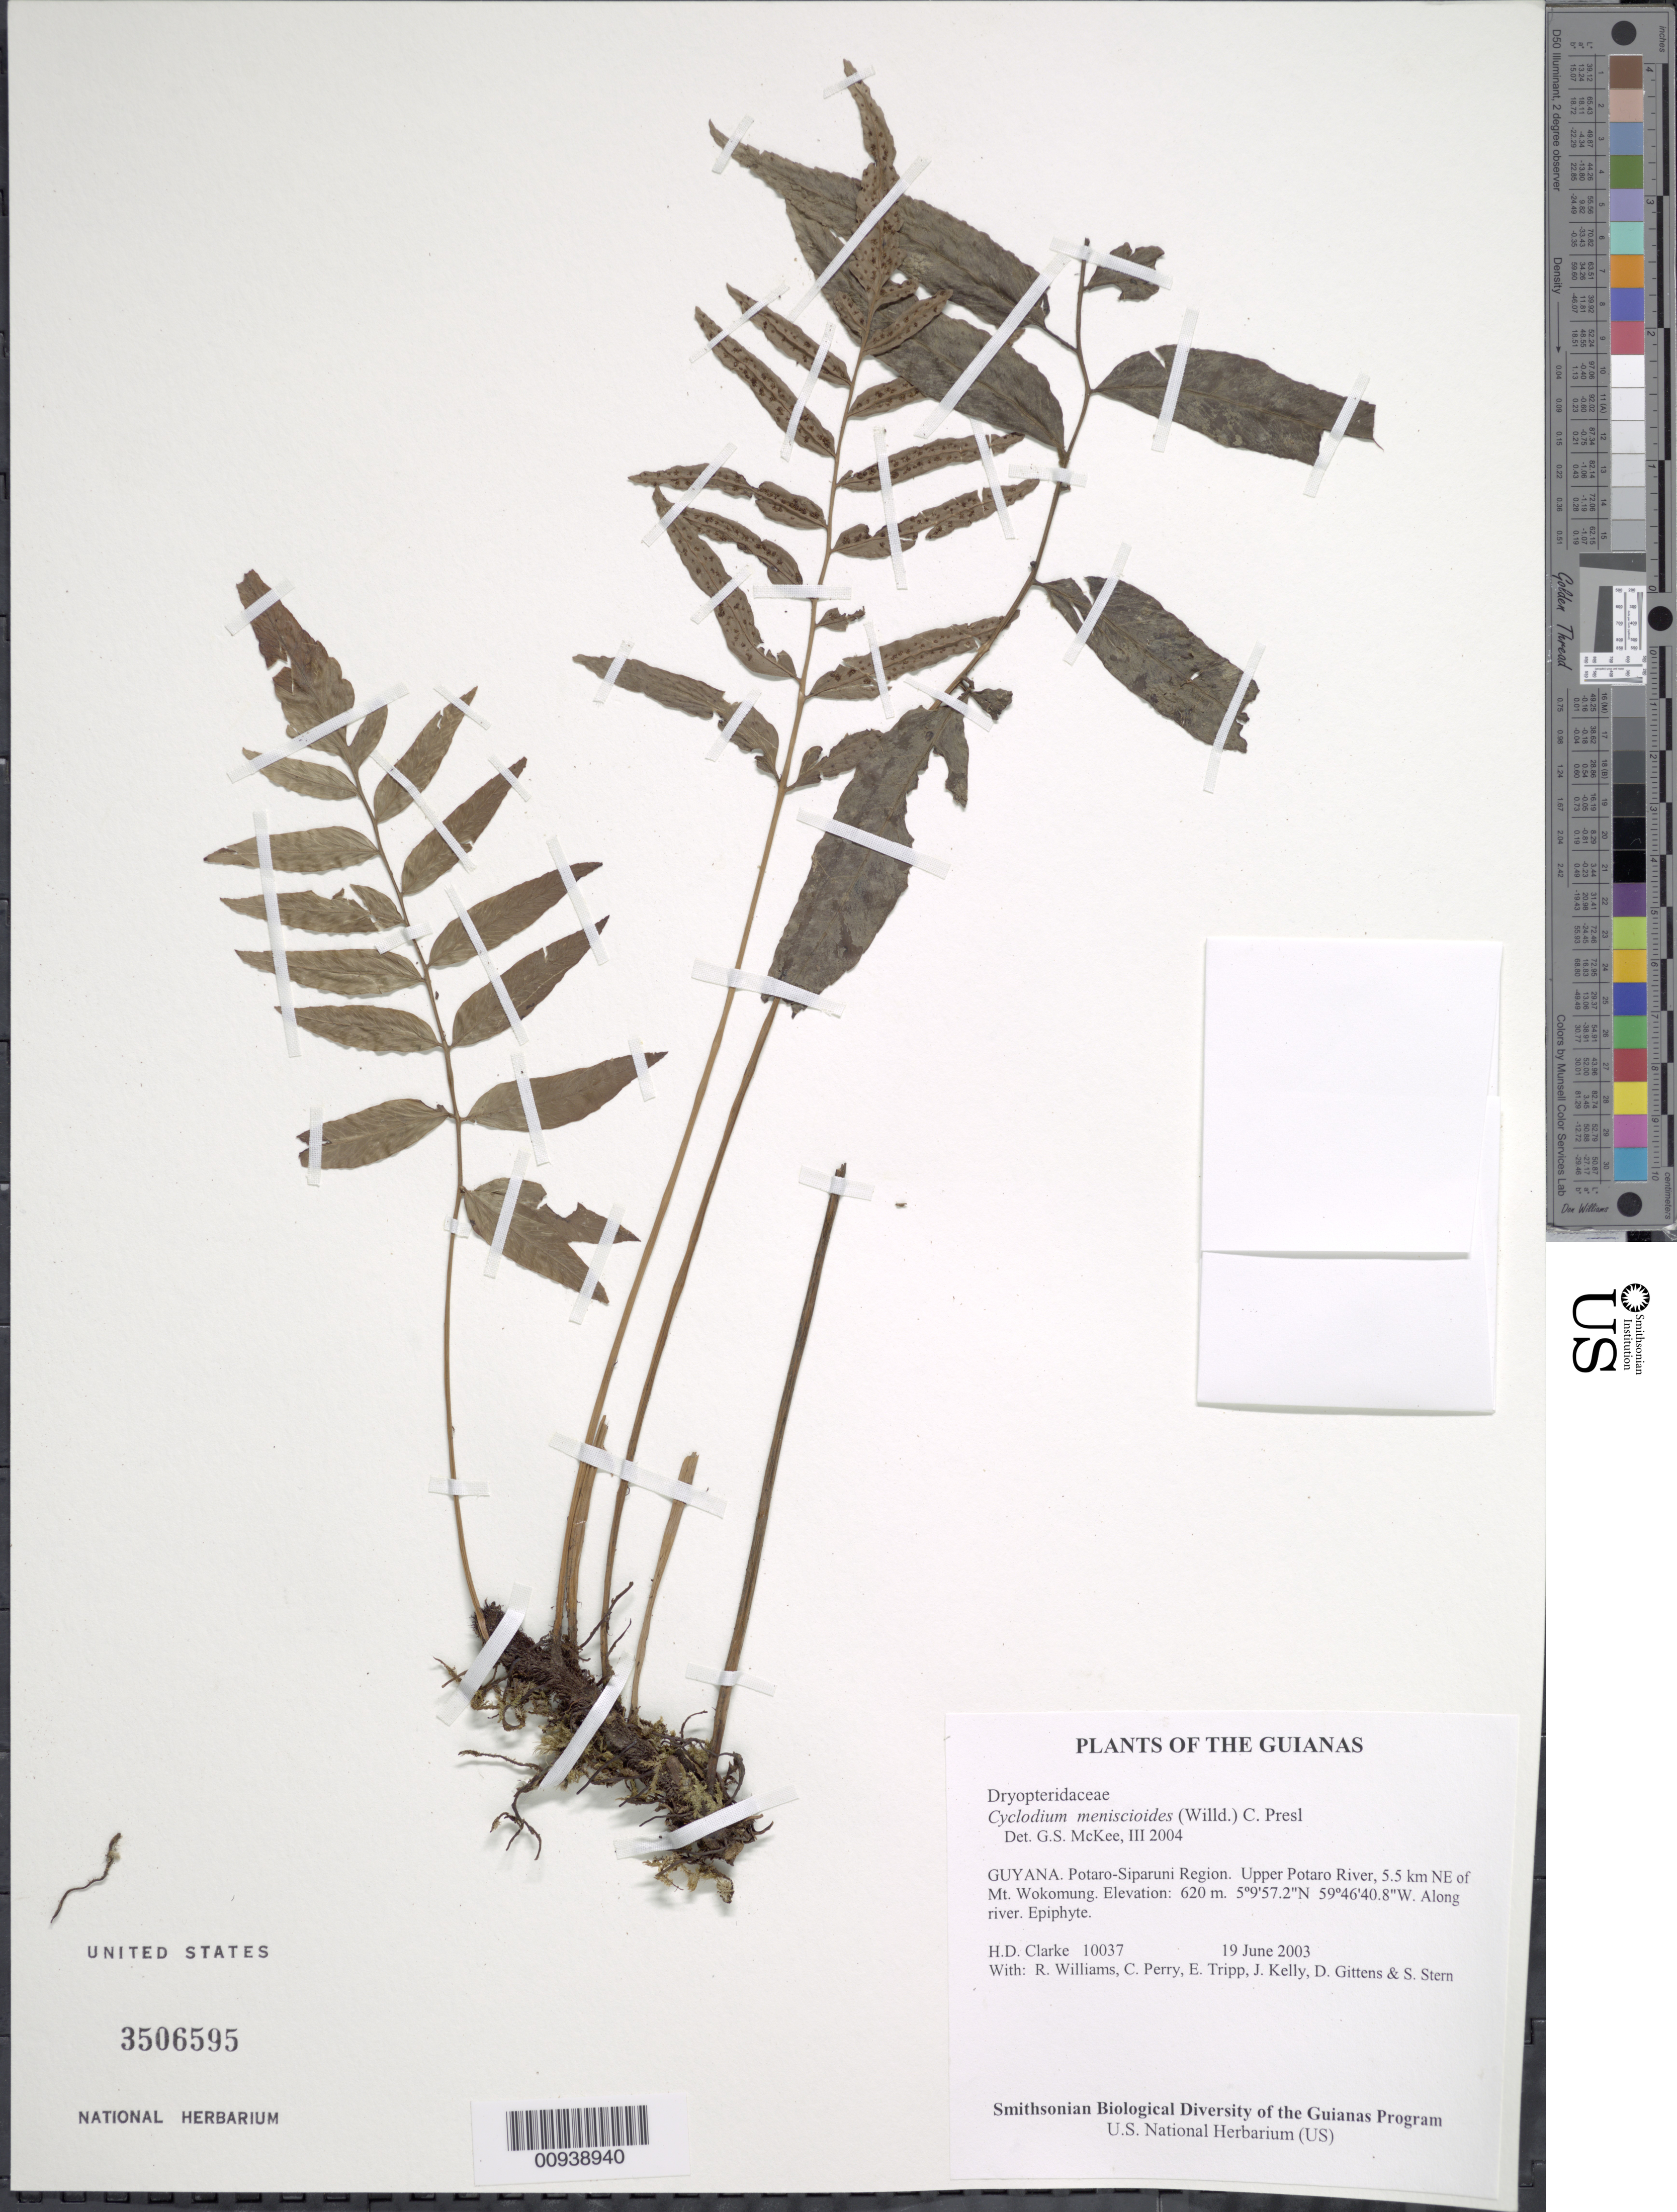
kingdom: Plantae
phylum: Tracheophyta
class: Polypodiopsida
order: Polypodiales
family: Dryopteridaceae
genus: Cyclodium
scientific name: Cyclodium meniscioides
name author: (Willd.) C. Presl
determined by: McKee, G. S., (US), NMNH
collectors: H. D. Clarke, R. Williams, C. Perry, E. Tripp, J. Kelly, D. Gittens & S. R. Stern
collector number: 10037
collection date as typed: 19 June 2003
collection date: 2003-06-19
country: Guyana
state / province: Potaro-Siparuni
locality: Upper Potaro River, 5.5 km NE of Mt. Wokomung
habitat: Along river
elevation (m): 620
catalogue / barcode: US 3506595